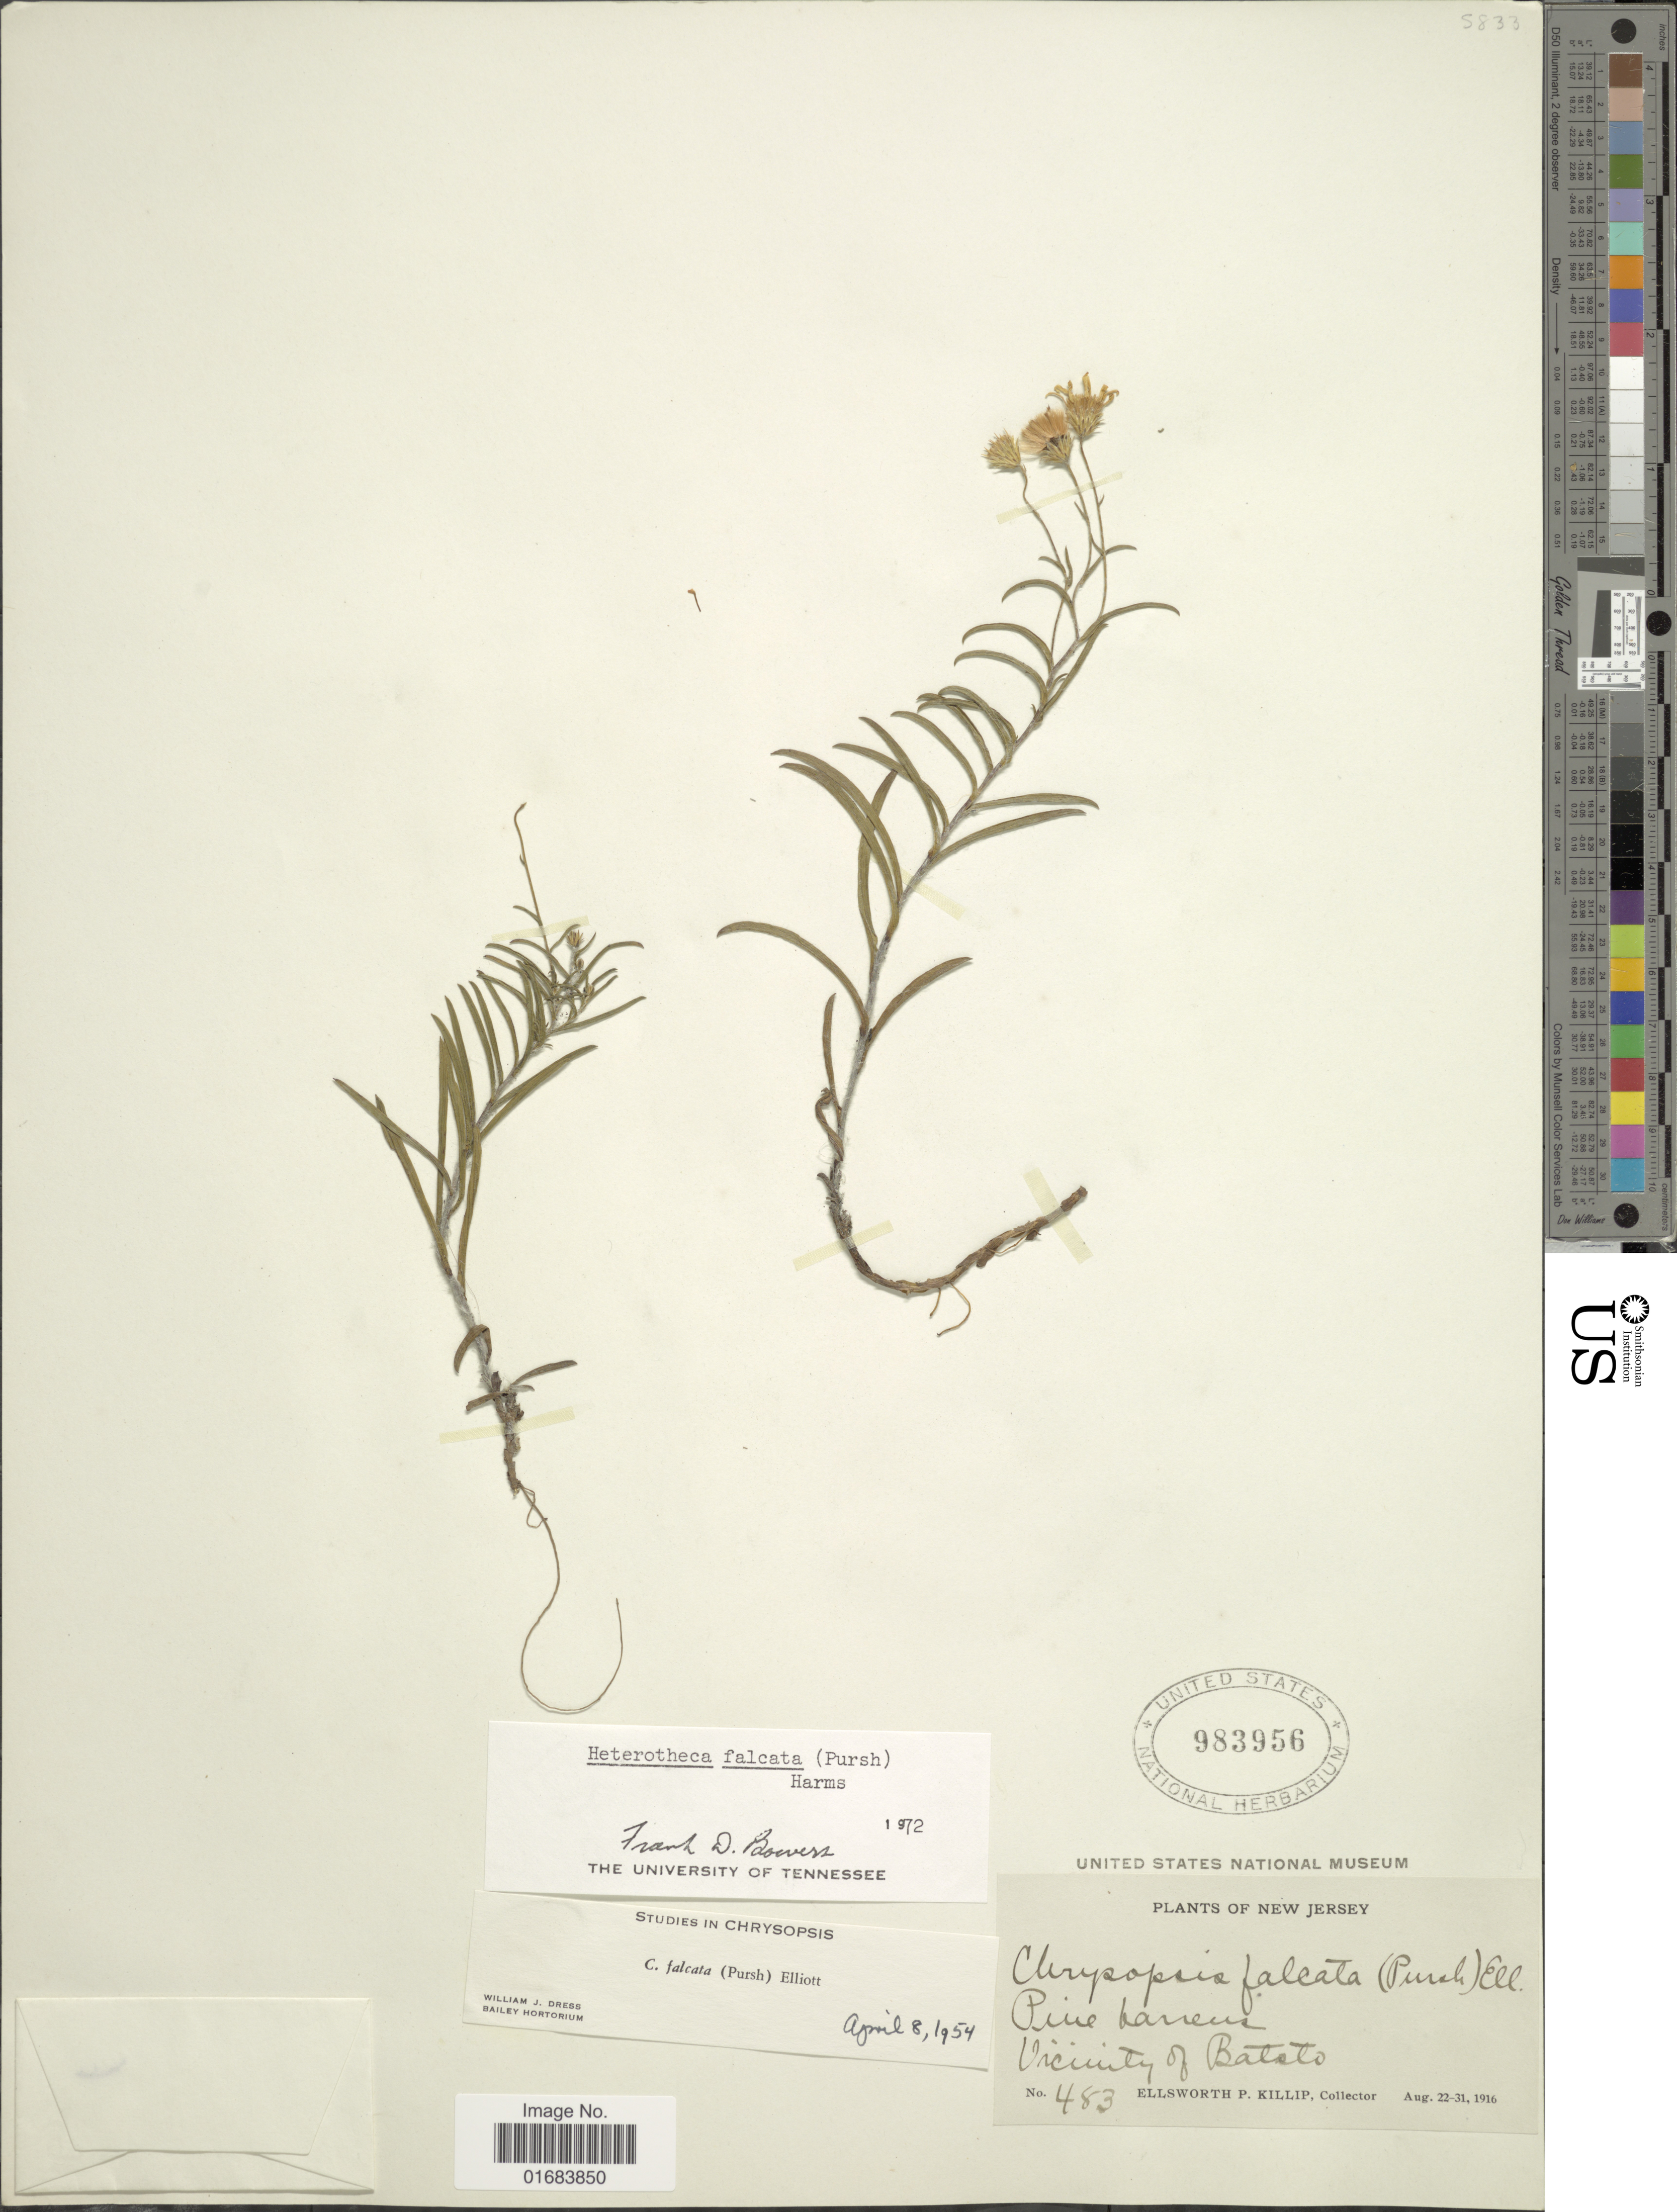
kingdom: Plantae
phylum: Tracheophyta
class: Magnoliopsida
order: Asterales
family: Asteraceae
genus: Pityopsis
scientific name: Pityopsis falcata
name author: (Pursh) Nutt.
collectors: E. P. Killip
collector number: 483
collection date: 1916-08-22/1916-08-31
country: United States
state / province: New Jersey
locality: Vicinity of Batsto.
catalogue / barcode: US 983956